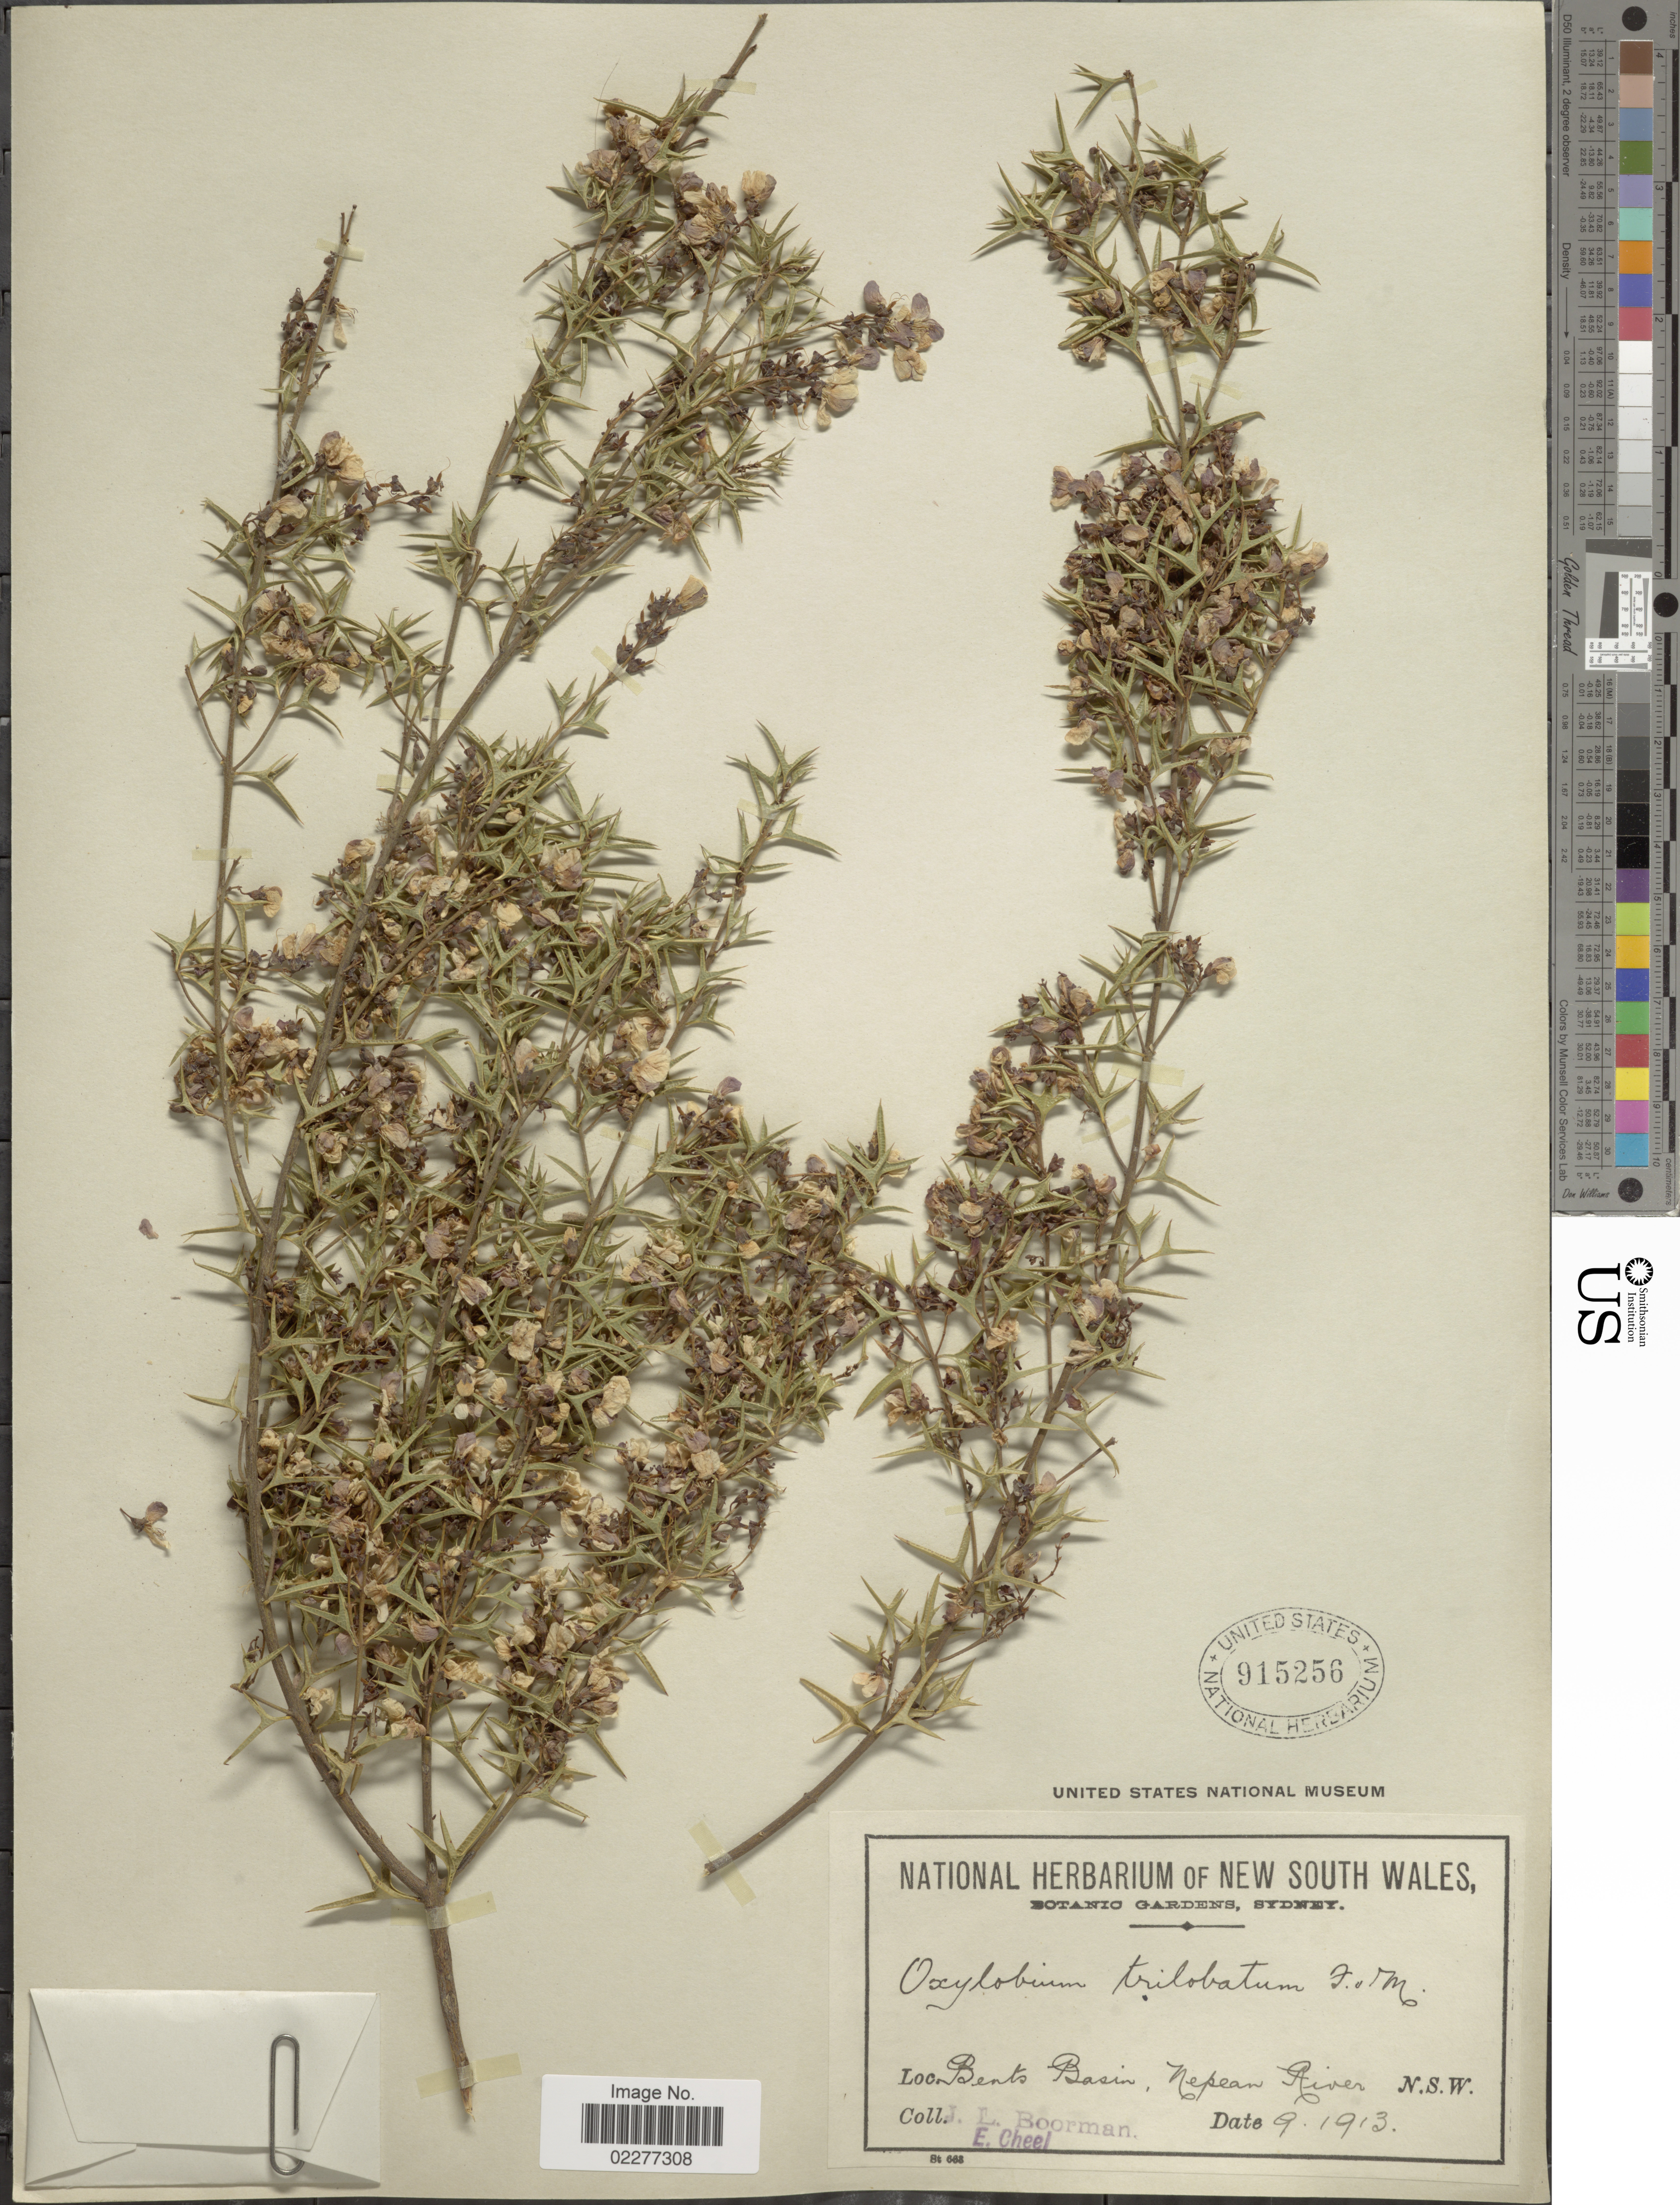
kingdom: Plantae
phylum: Tracheophyta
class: Magnoliopsida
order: Fabales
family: Fabaceae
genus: Oxylobium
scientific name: Oxylobium trilobatum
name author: Benth.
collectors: J. Boorman & E. Cheel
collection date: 1913-09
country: Australia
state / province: New South Wales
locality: Bents Basin, Nepean River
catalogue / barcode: US 915256